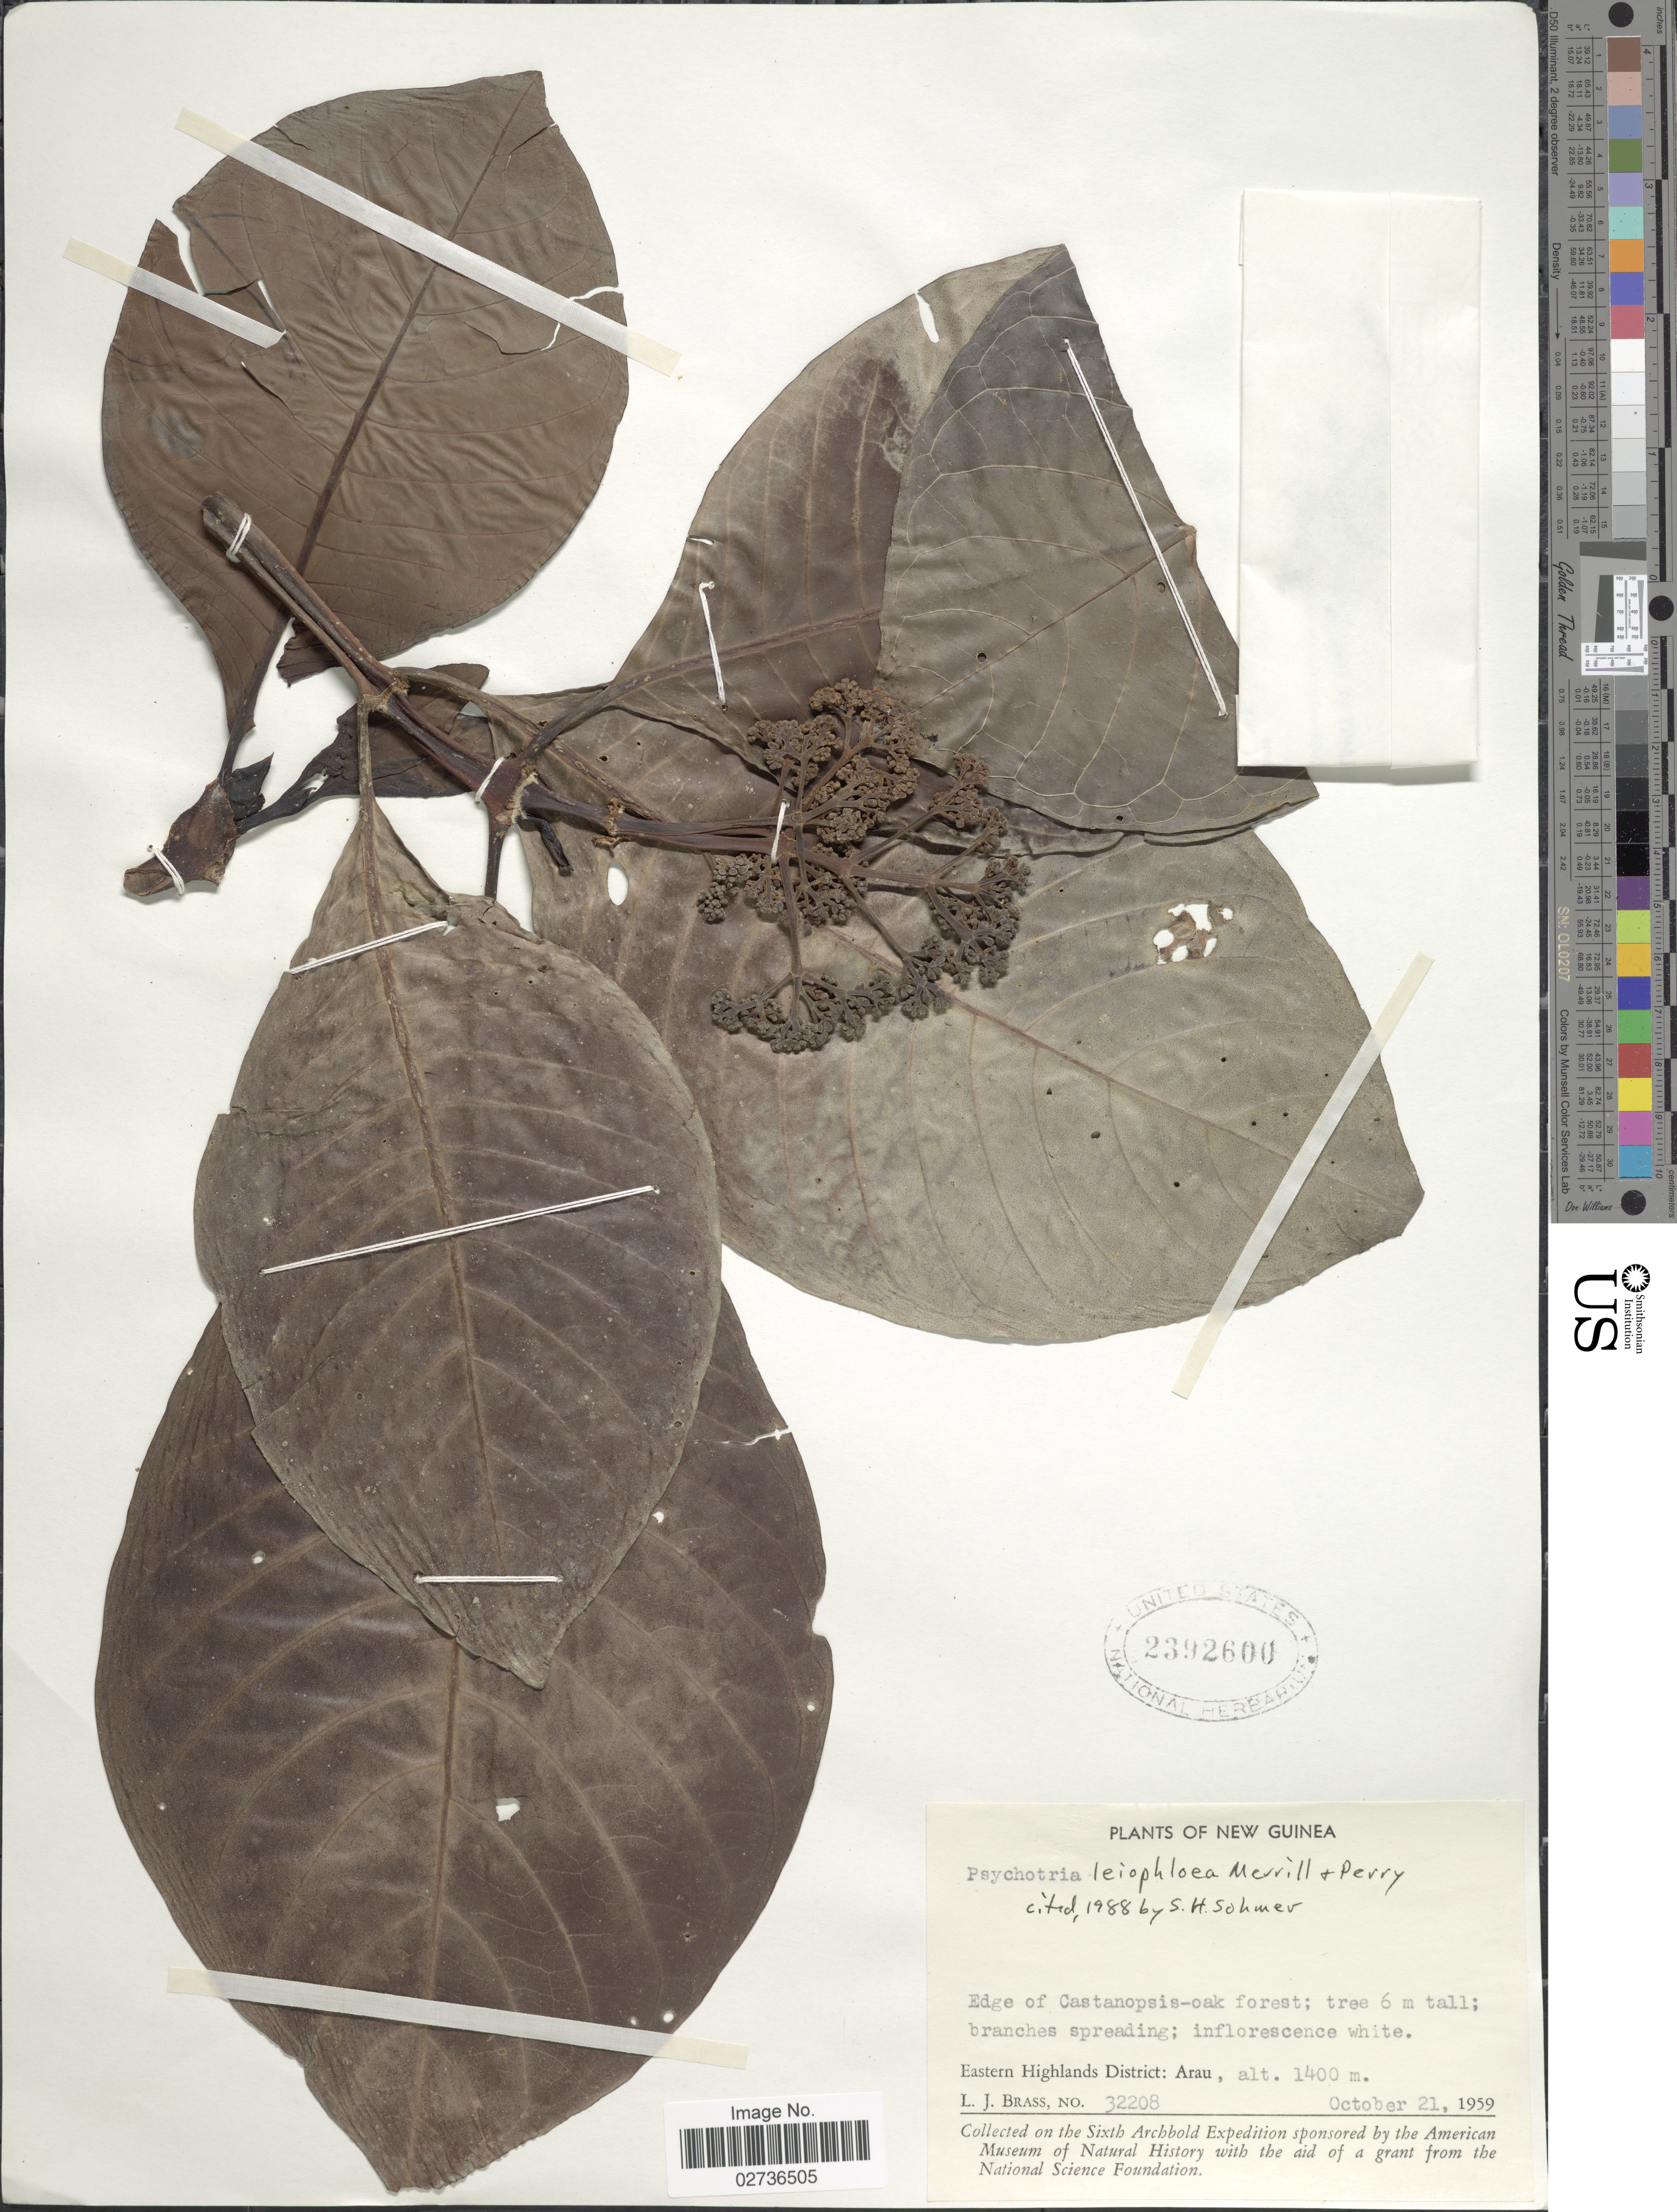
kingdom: Plantae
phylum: Tracheophyta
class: Magnoliopsida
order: Gentianales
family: Rubiaceae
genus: Psychotria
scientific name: Psychotria leiophloea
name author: Merr. & L.M. Perry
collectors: L. J. Brass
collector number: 32208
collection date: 1959-10-21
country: Papua New Guinea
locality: New Guinea, Eastern Highlands District: Arau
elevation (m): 1400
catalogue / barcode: US 2392600